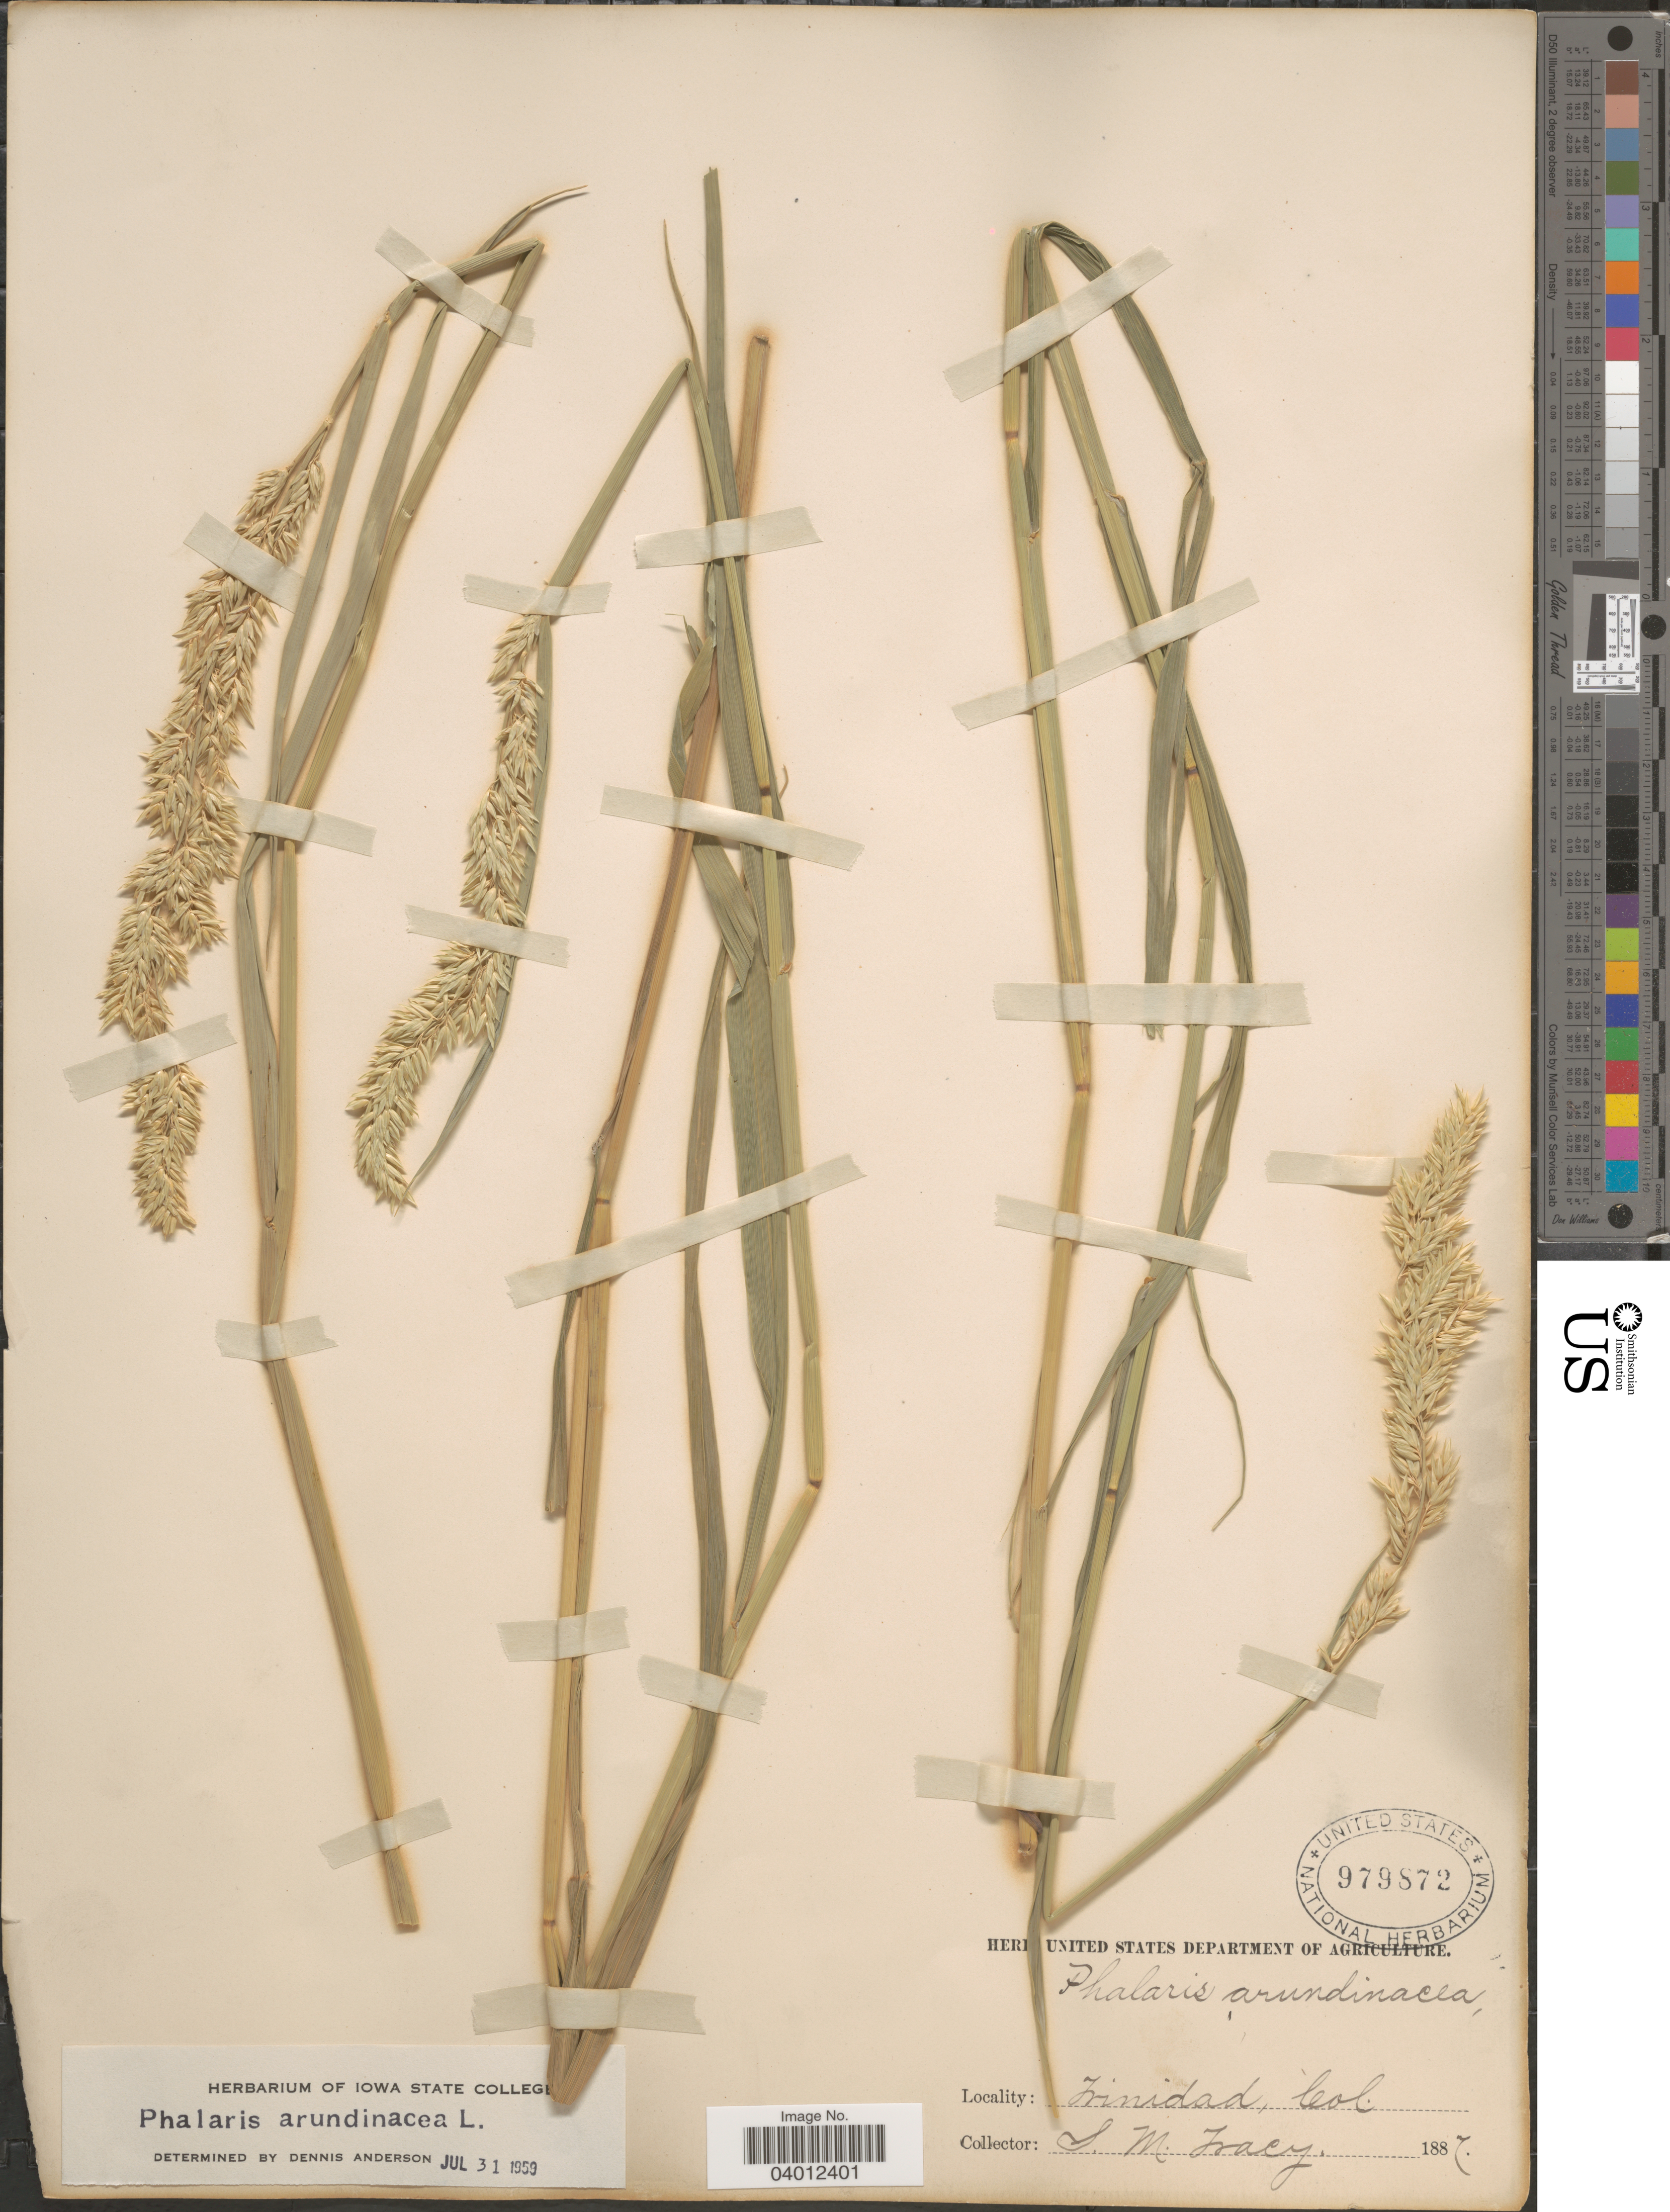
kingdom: Plantae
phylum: Tracheophyta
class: Liliopsida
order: Poales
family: Poaceae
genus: Phalaris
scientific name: Phalaris arundinacea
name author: L.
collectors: S. M. Tracy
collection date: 1887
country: United States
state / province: Colorado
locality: Trinidad.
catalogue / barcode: US 979872